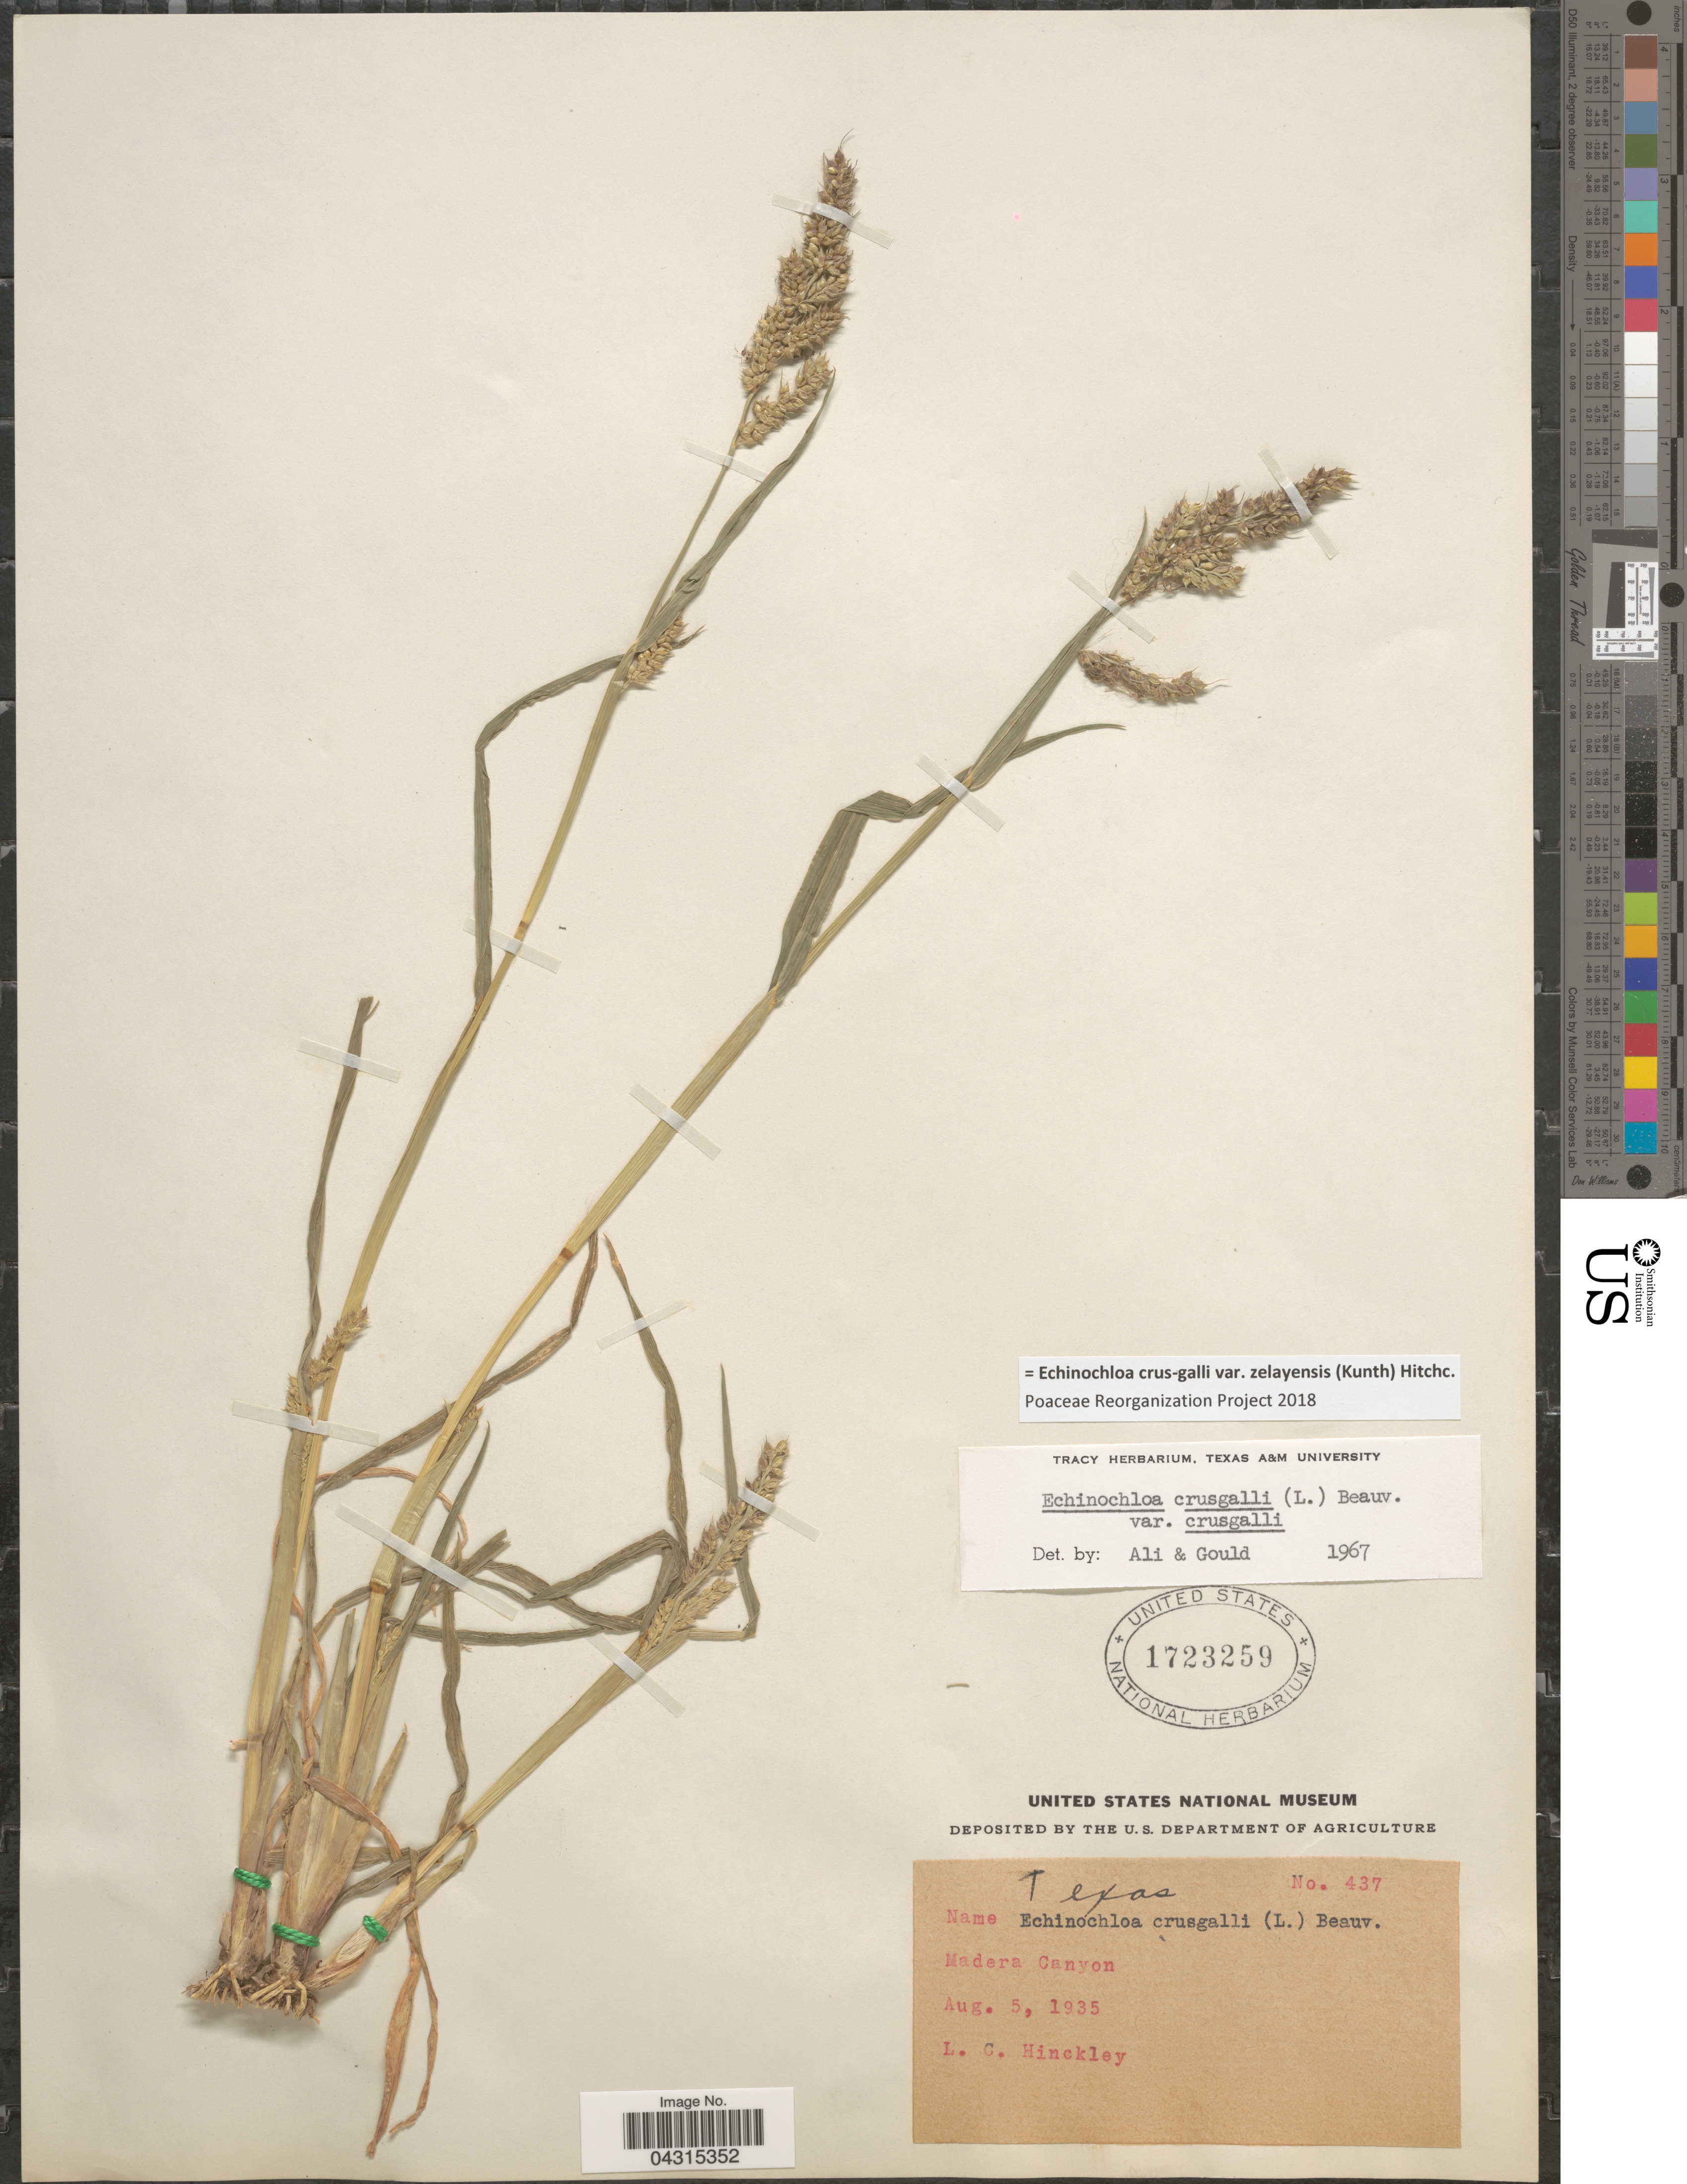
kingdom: Plantae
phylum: Tracheophyta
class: Liliopsida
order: Poales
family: Poaceae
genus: Echinochloa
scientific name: Echinochloa crus-galli var. zelayensis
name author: (Kunth) Hitchc.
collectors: L. Hinckley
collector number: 437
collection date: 1935-08-05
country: United States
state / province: Texas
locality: Madera Canyon.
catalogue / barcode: US 1723259